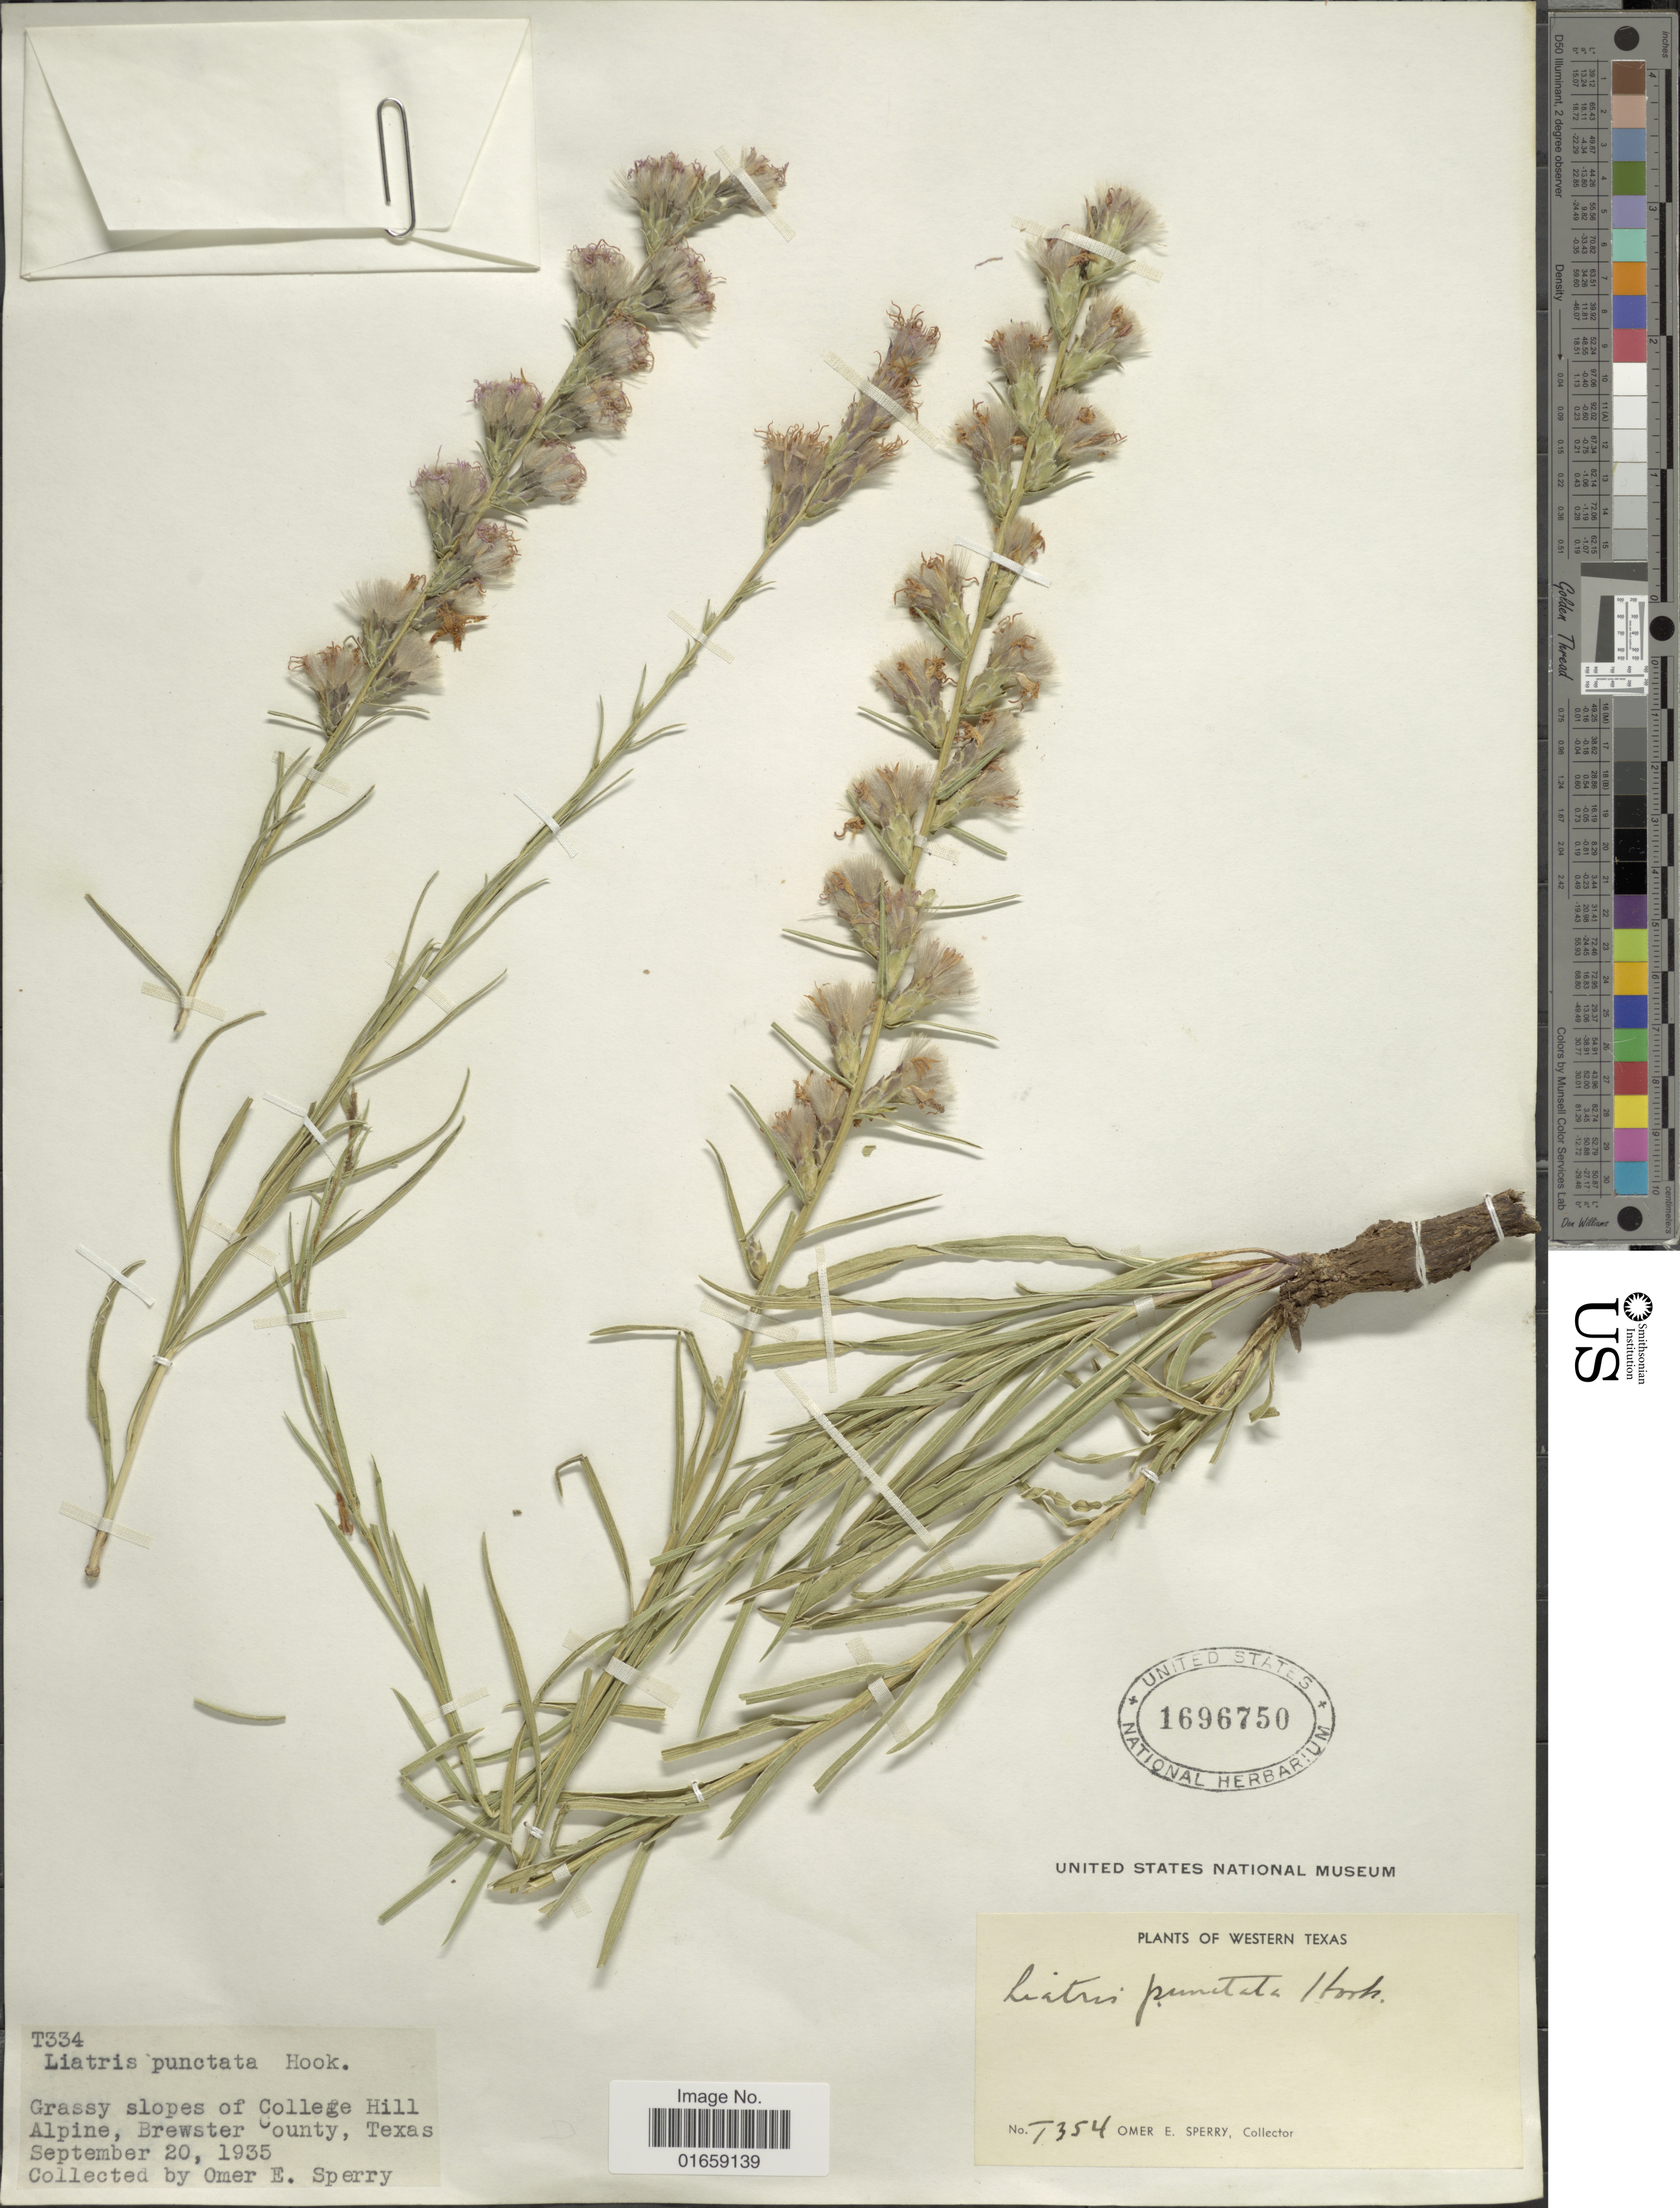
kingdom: Plantae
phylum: Tracheophyta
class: Magnoliopsida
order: Asterales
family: Asteraceae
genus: Liatris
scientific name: Liatris punctata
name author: Hook.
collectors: O. E. Sperry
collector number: T354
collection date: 1935-09-20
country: United States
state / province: Texas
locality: Western Texas, grassy slopes of College Hill Alpine, Brewster County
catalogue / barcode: US 1696750